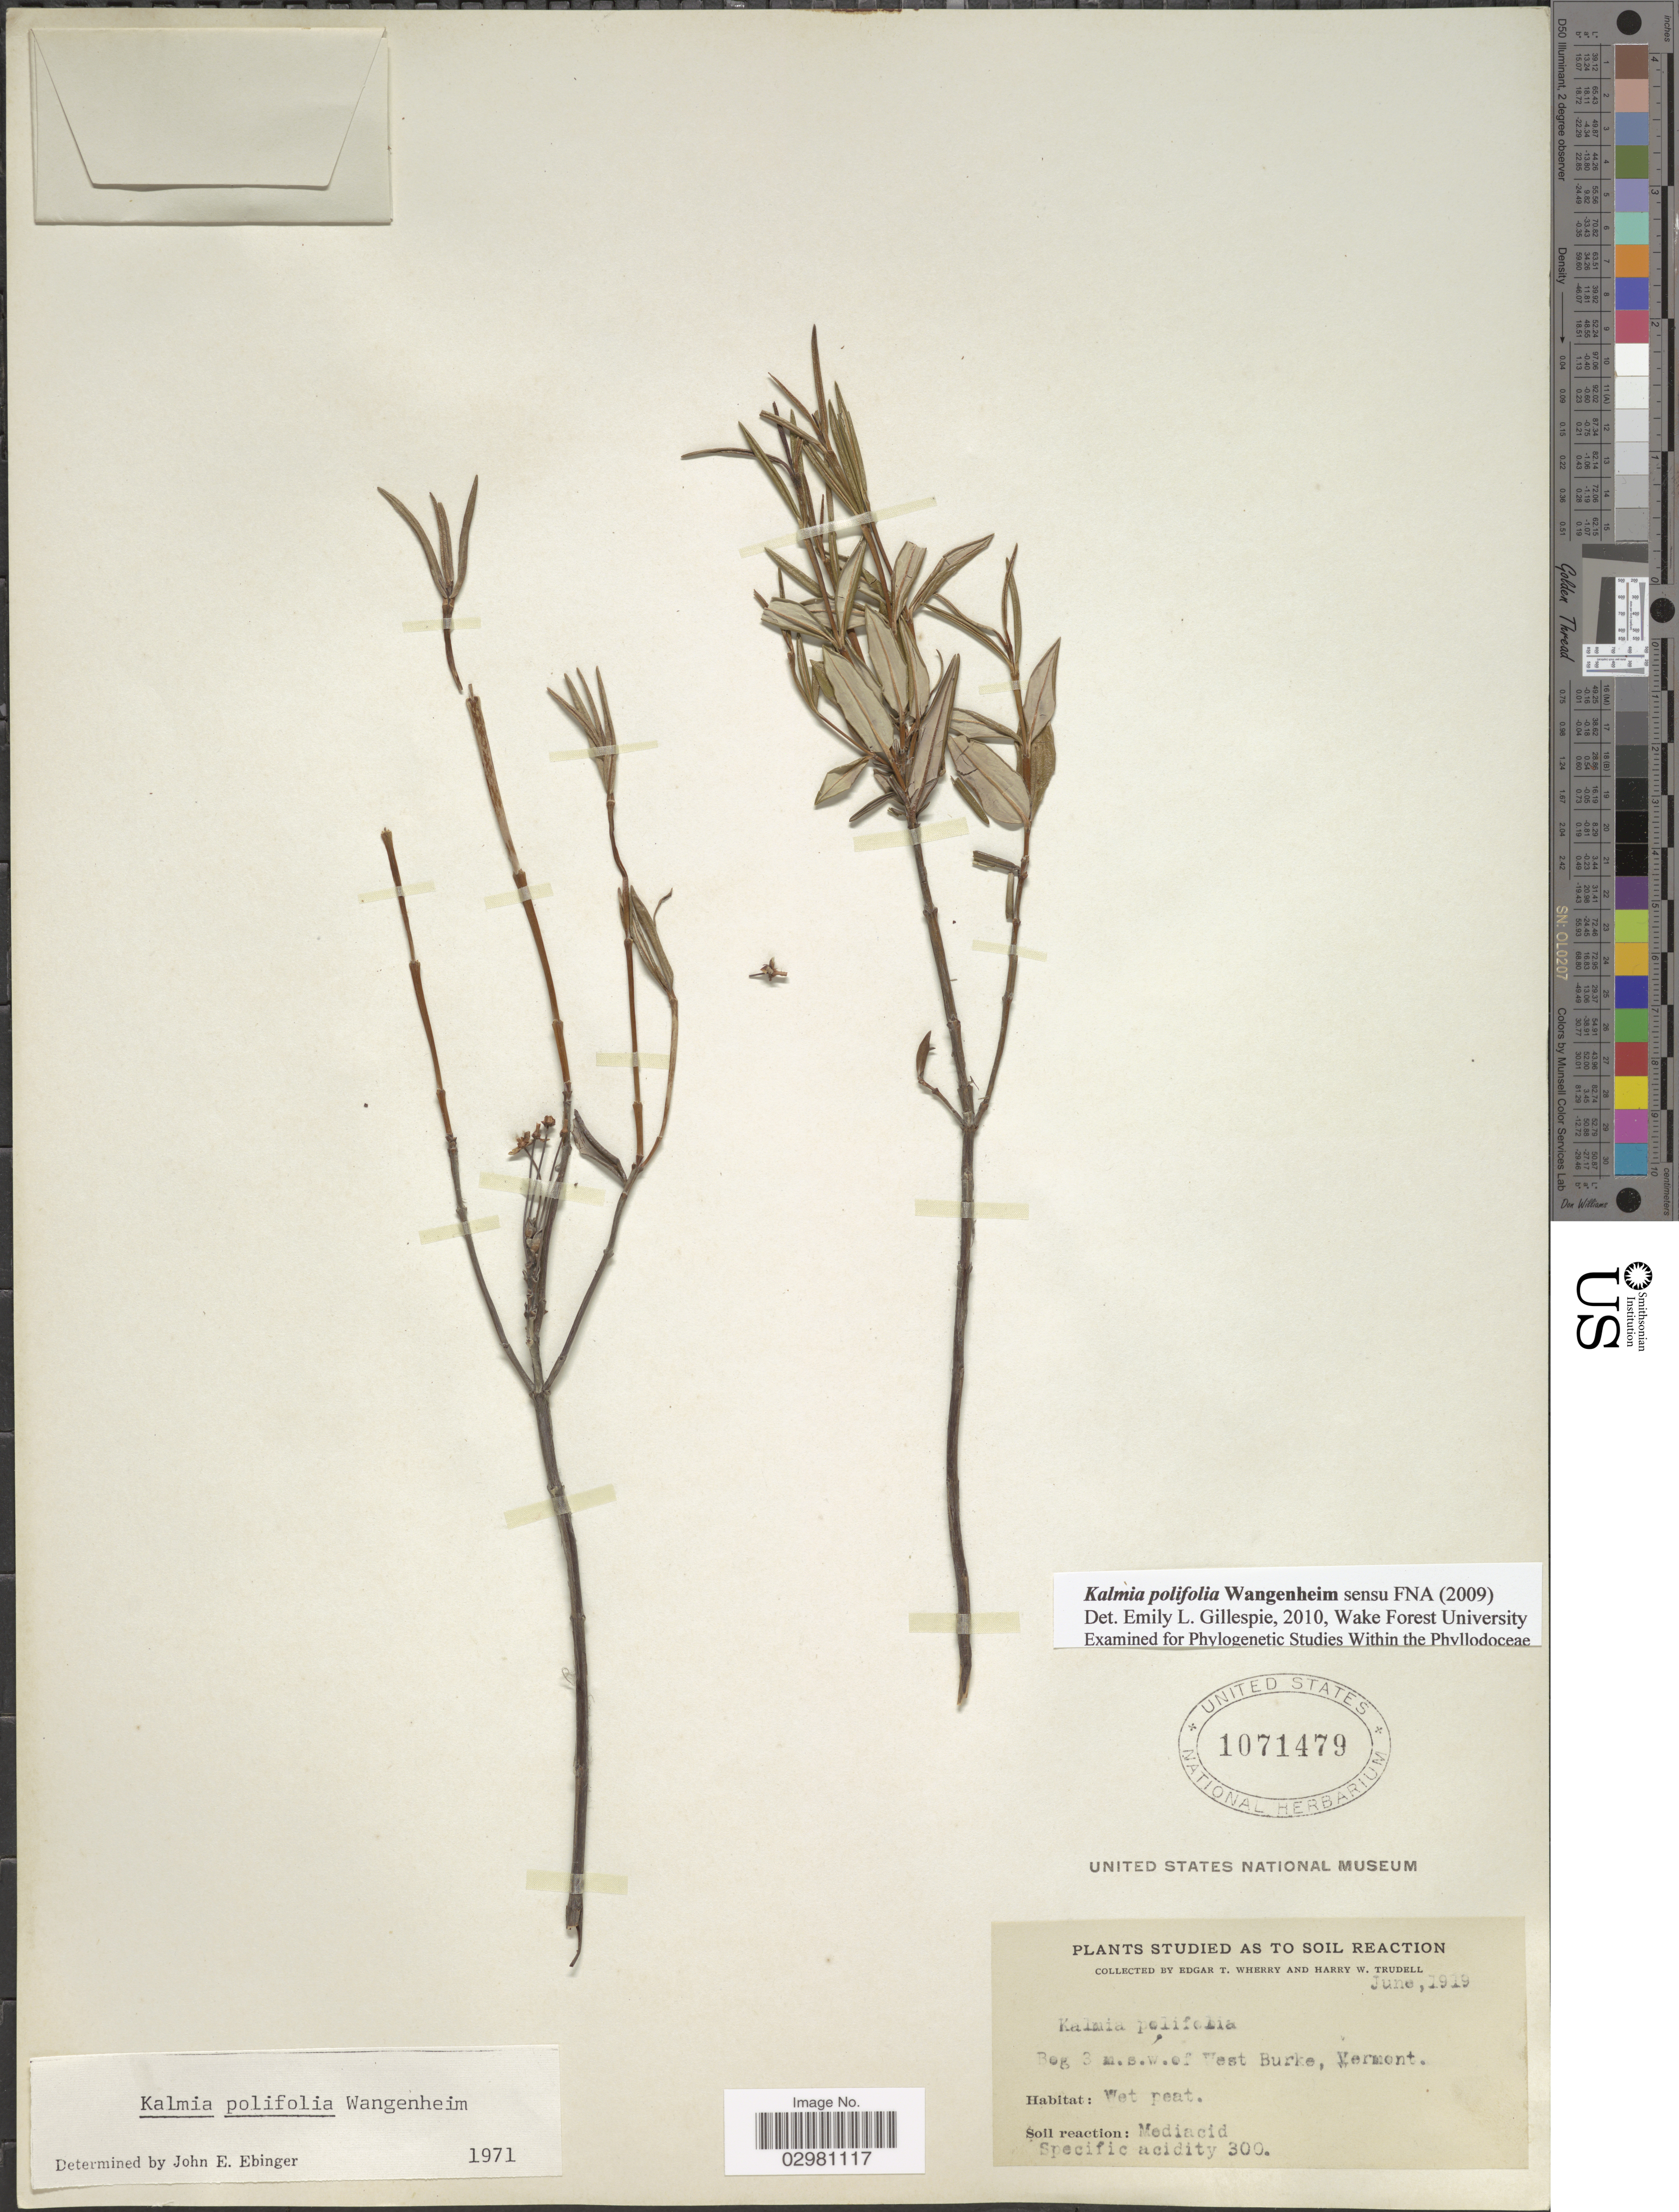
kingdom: Plantae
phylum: Tracheophyta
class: Magnoliopsida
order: Ericales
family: Ericaceae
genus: Kalmia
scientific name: Kalmia polifolia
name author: Wangenh.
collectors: E. T. Wherry & H. Trudell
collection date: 1919-06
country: United States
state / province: Vermont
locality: Bog 3 m.s.w. of West Burke, Vermont.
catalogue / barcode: US 1071479